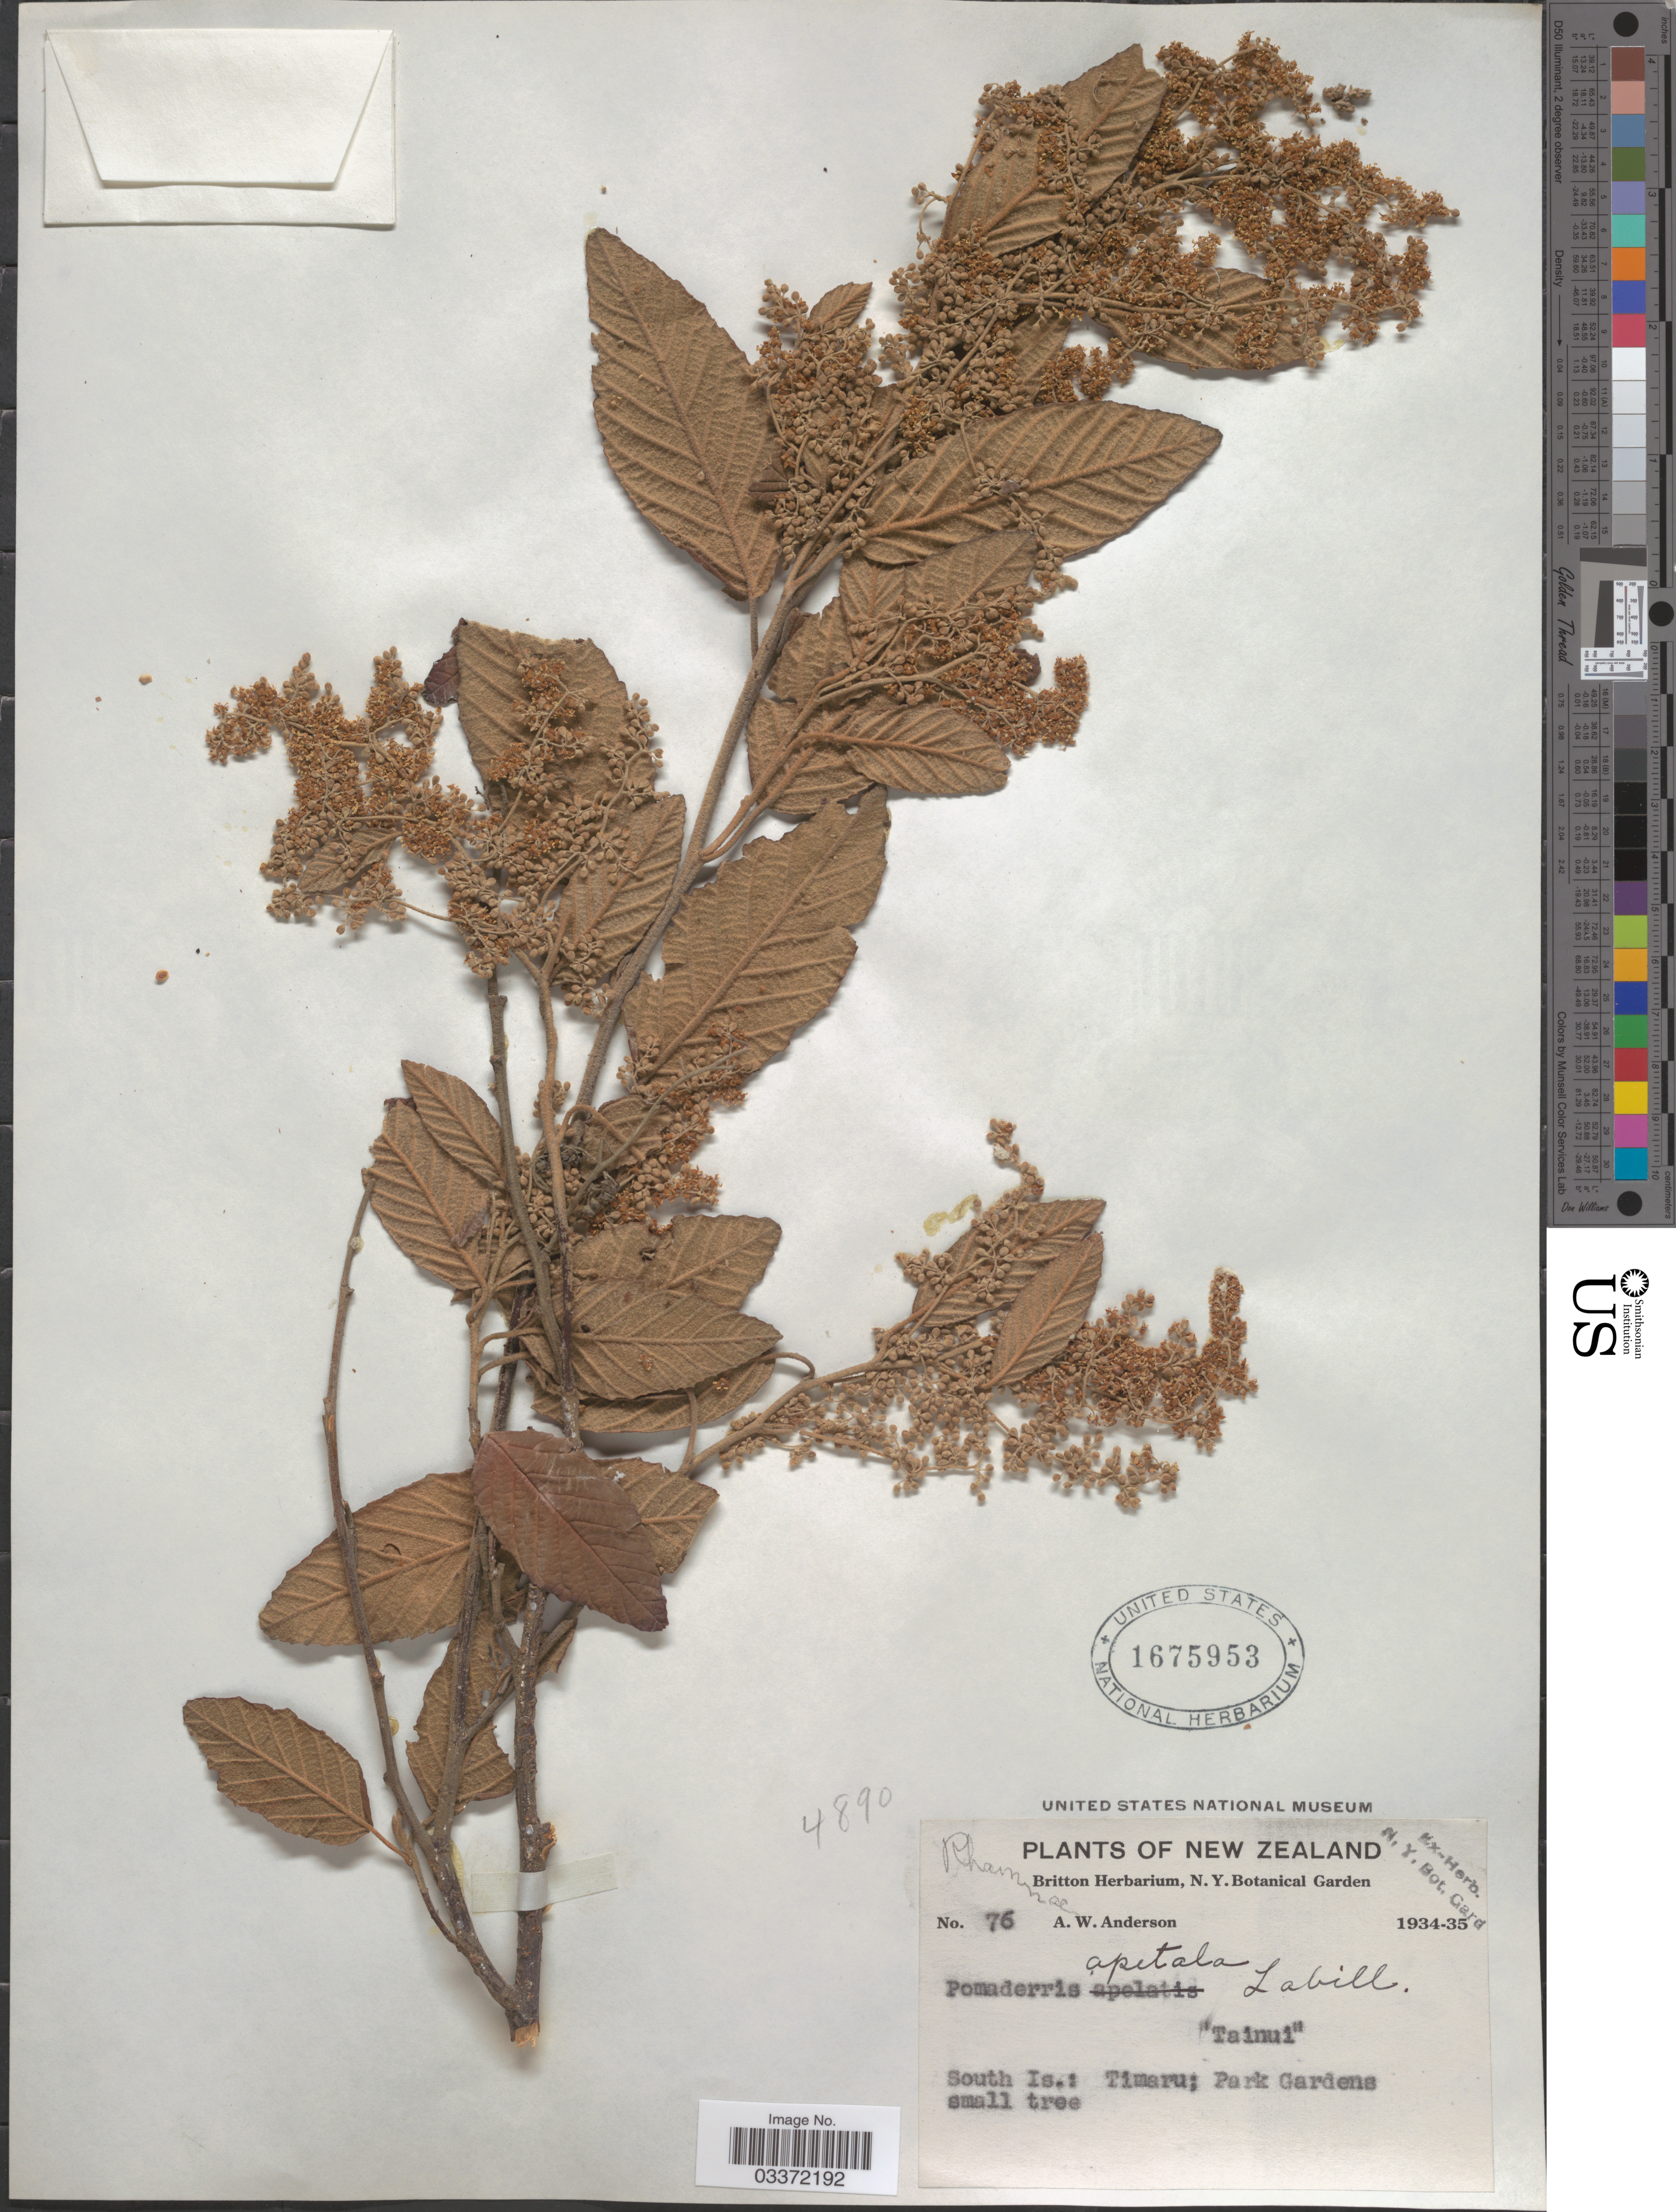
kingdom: Plantae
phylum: Tracheophyta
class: Magnoliopsida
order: Rosales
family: Rhamnaceae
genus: Pomaderris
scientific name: Pomaderris apetala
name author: Labill.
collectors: A. W. Anderson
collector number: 76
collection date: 1934/1935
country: New Zealand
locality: South Is.: Timaru; Park Gardens.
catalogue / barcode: US 1675953